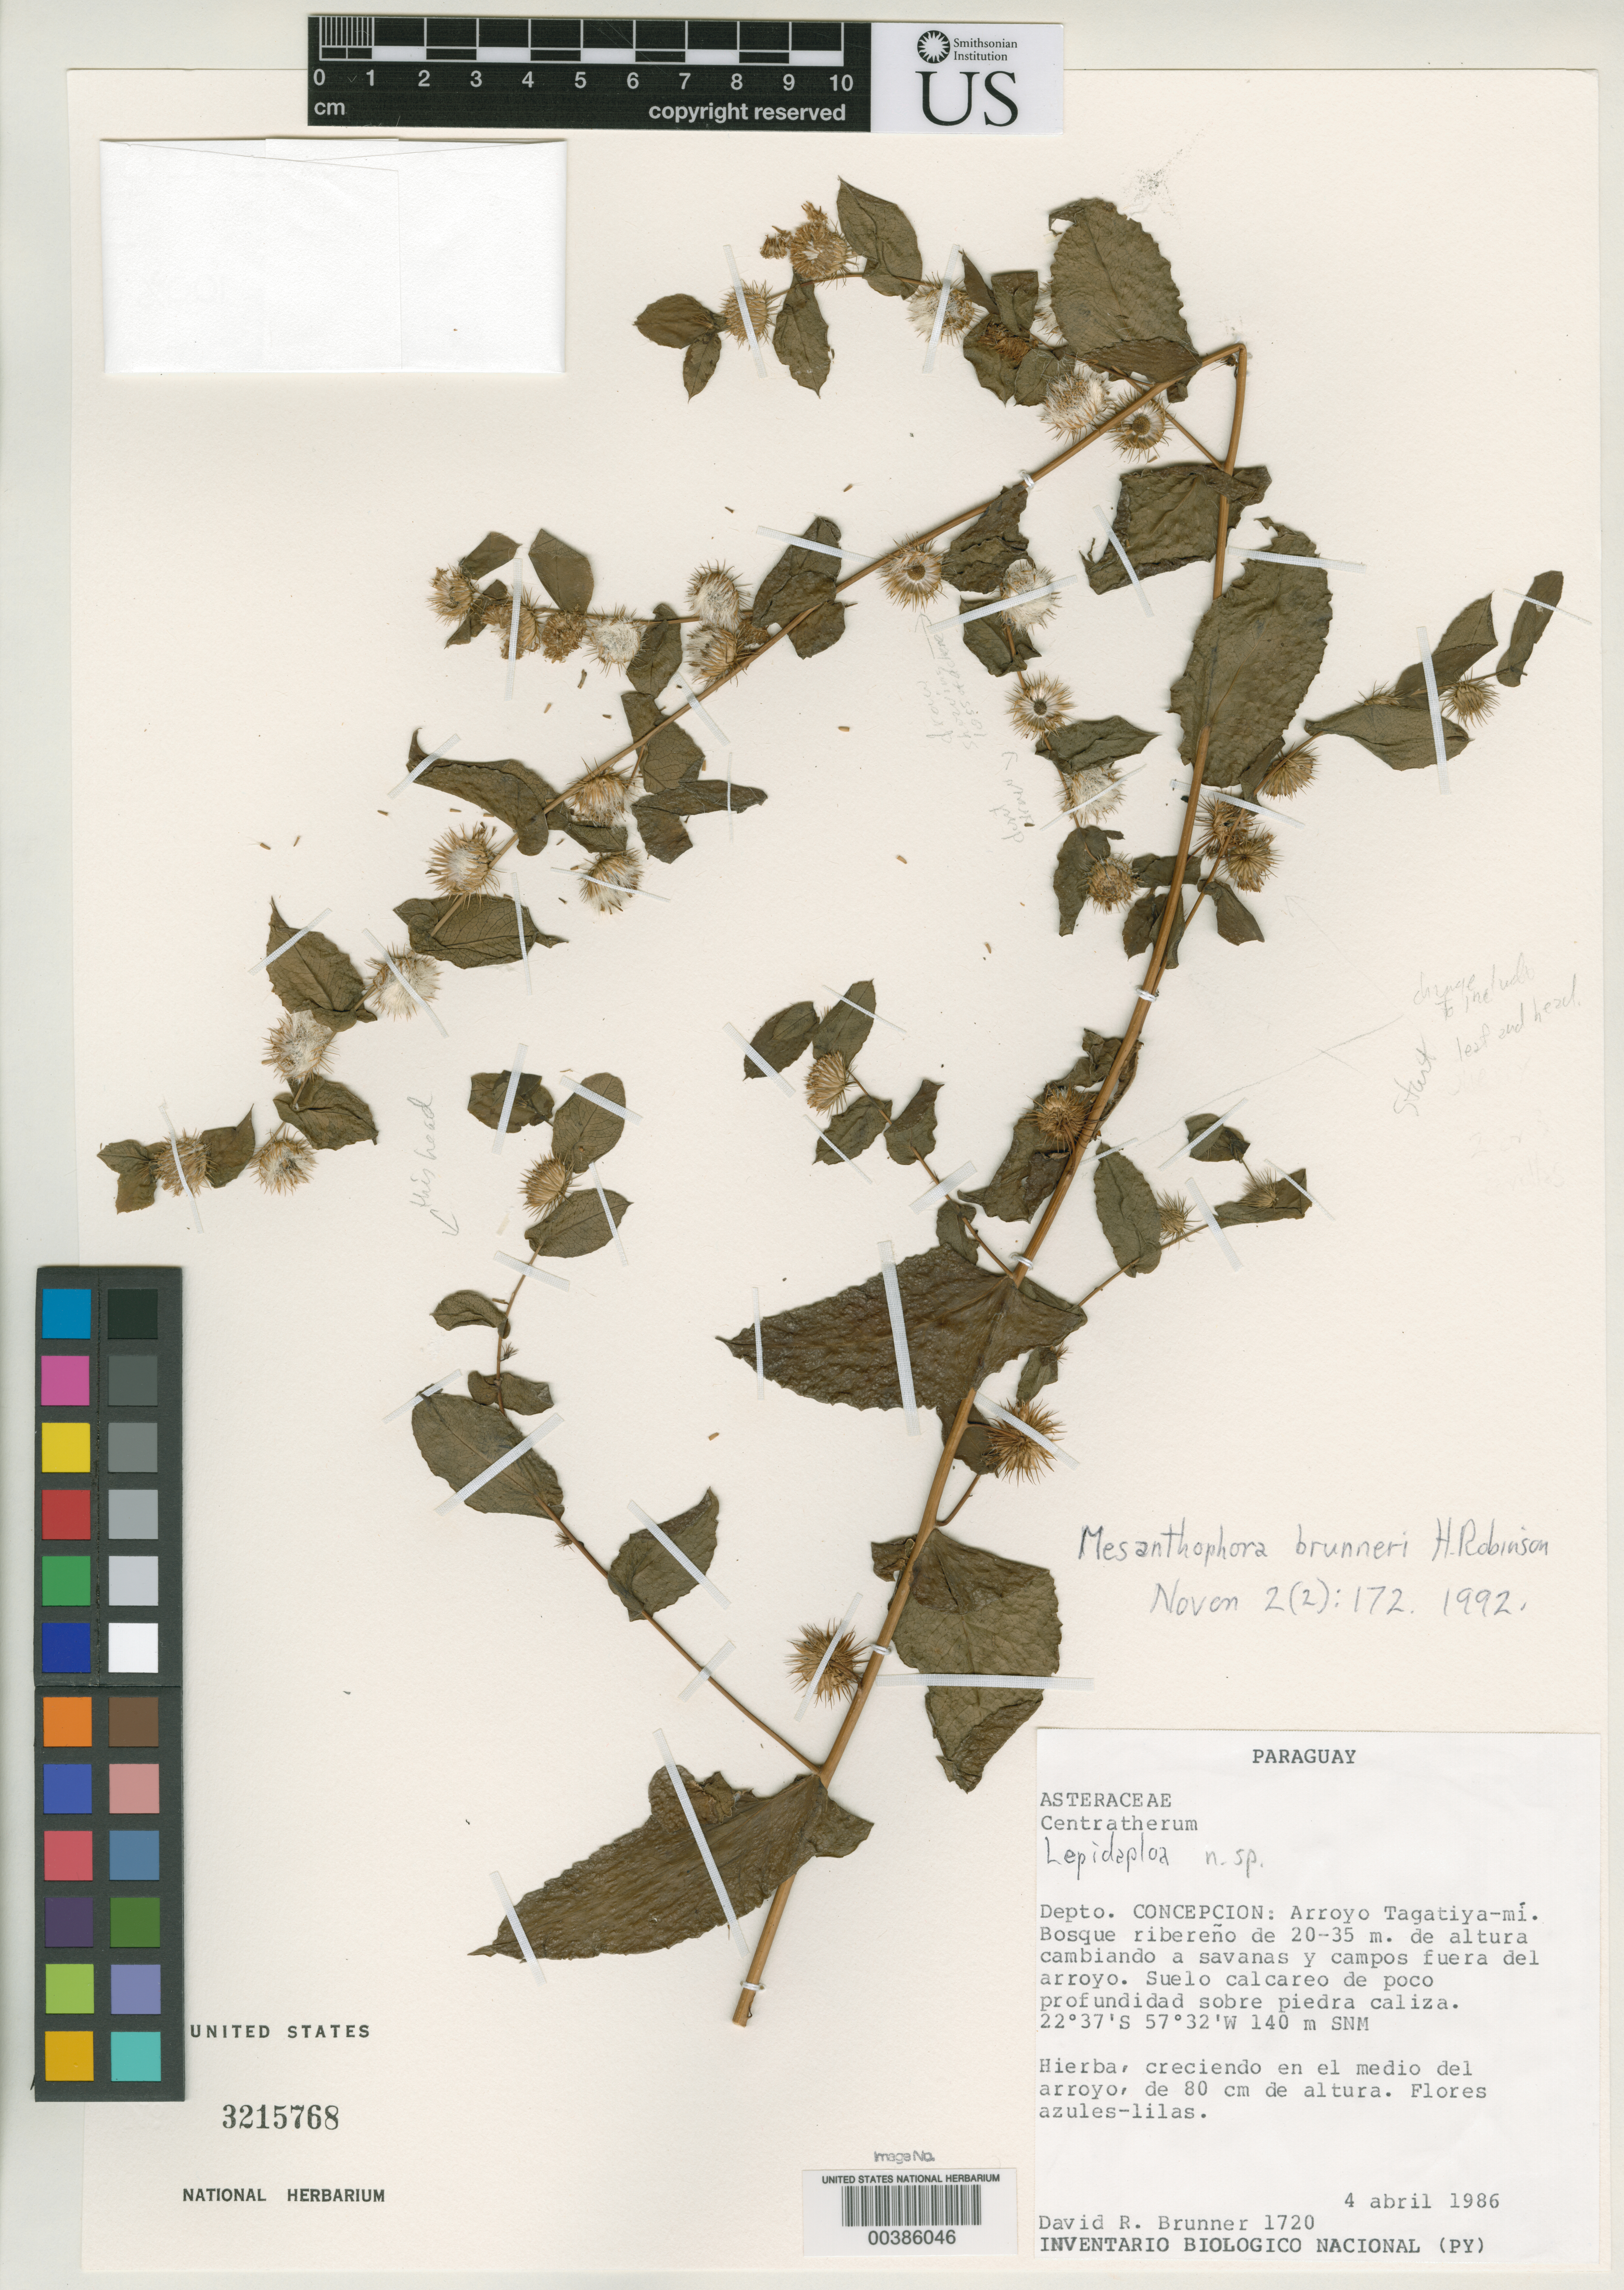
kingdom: Plantae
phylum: Tracheophyta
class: Magnoliopsida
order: Asterales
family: Asteraceae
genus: Mesanthophora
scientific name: Mesanthophora brunneri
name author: H. Rob.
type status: Holotype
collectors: D. R. Brunner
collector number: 1720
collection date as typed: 04 Apr 1986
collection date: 1986-04-04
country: Paraguay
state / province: Concepción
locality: Arroyo Tagatiya-Mi, bosque ribereno de 20-35 m de altura cambiando a savanas y campos fuera del arroyo. [Tagatiya-Mi Stream, riverine forest of 20-35 m in height (altitude?) changing to savanas and fields outsi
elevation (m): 140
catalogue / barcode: US 3215768